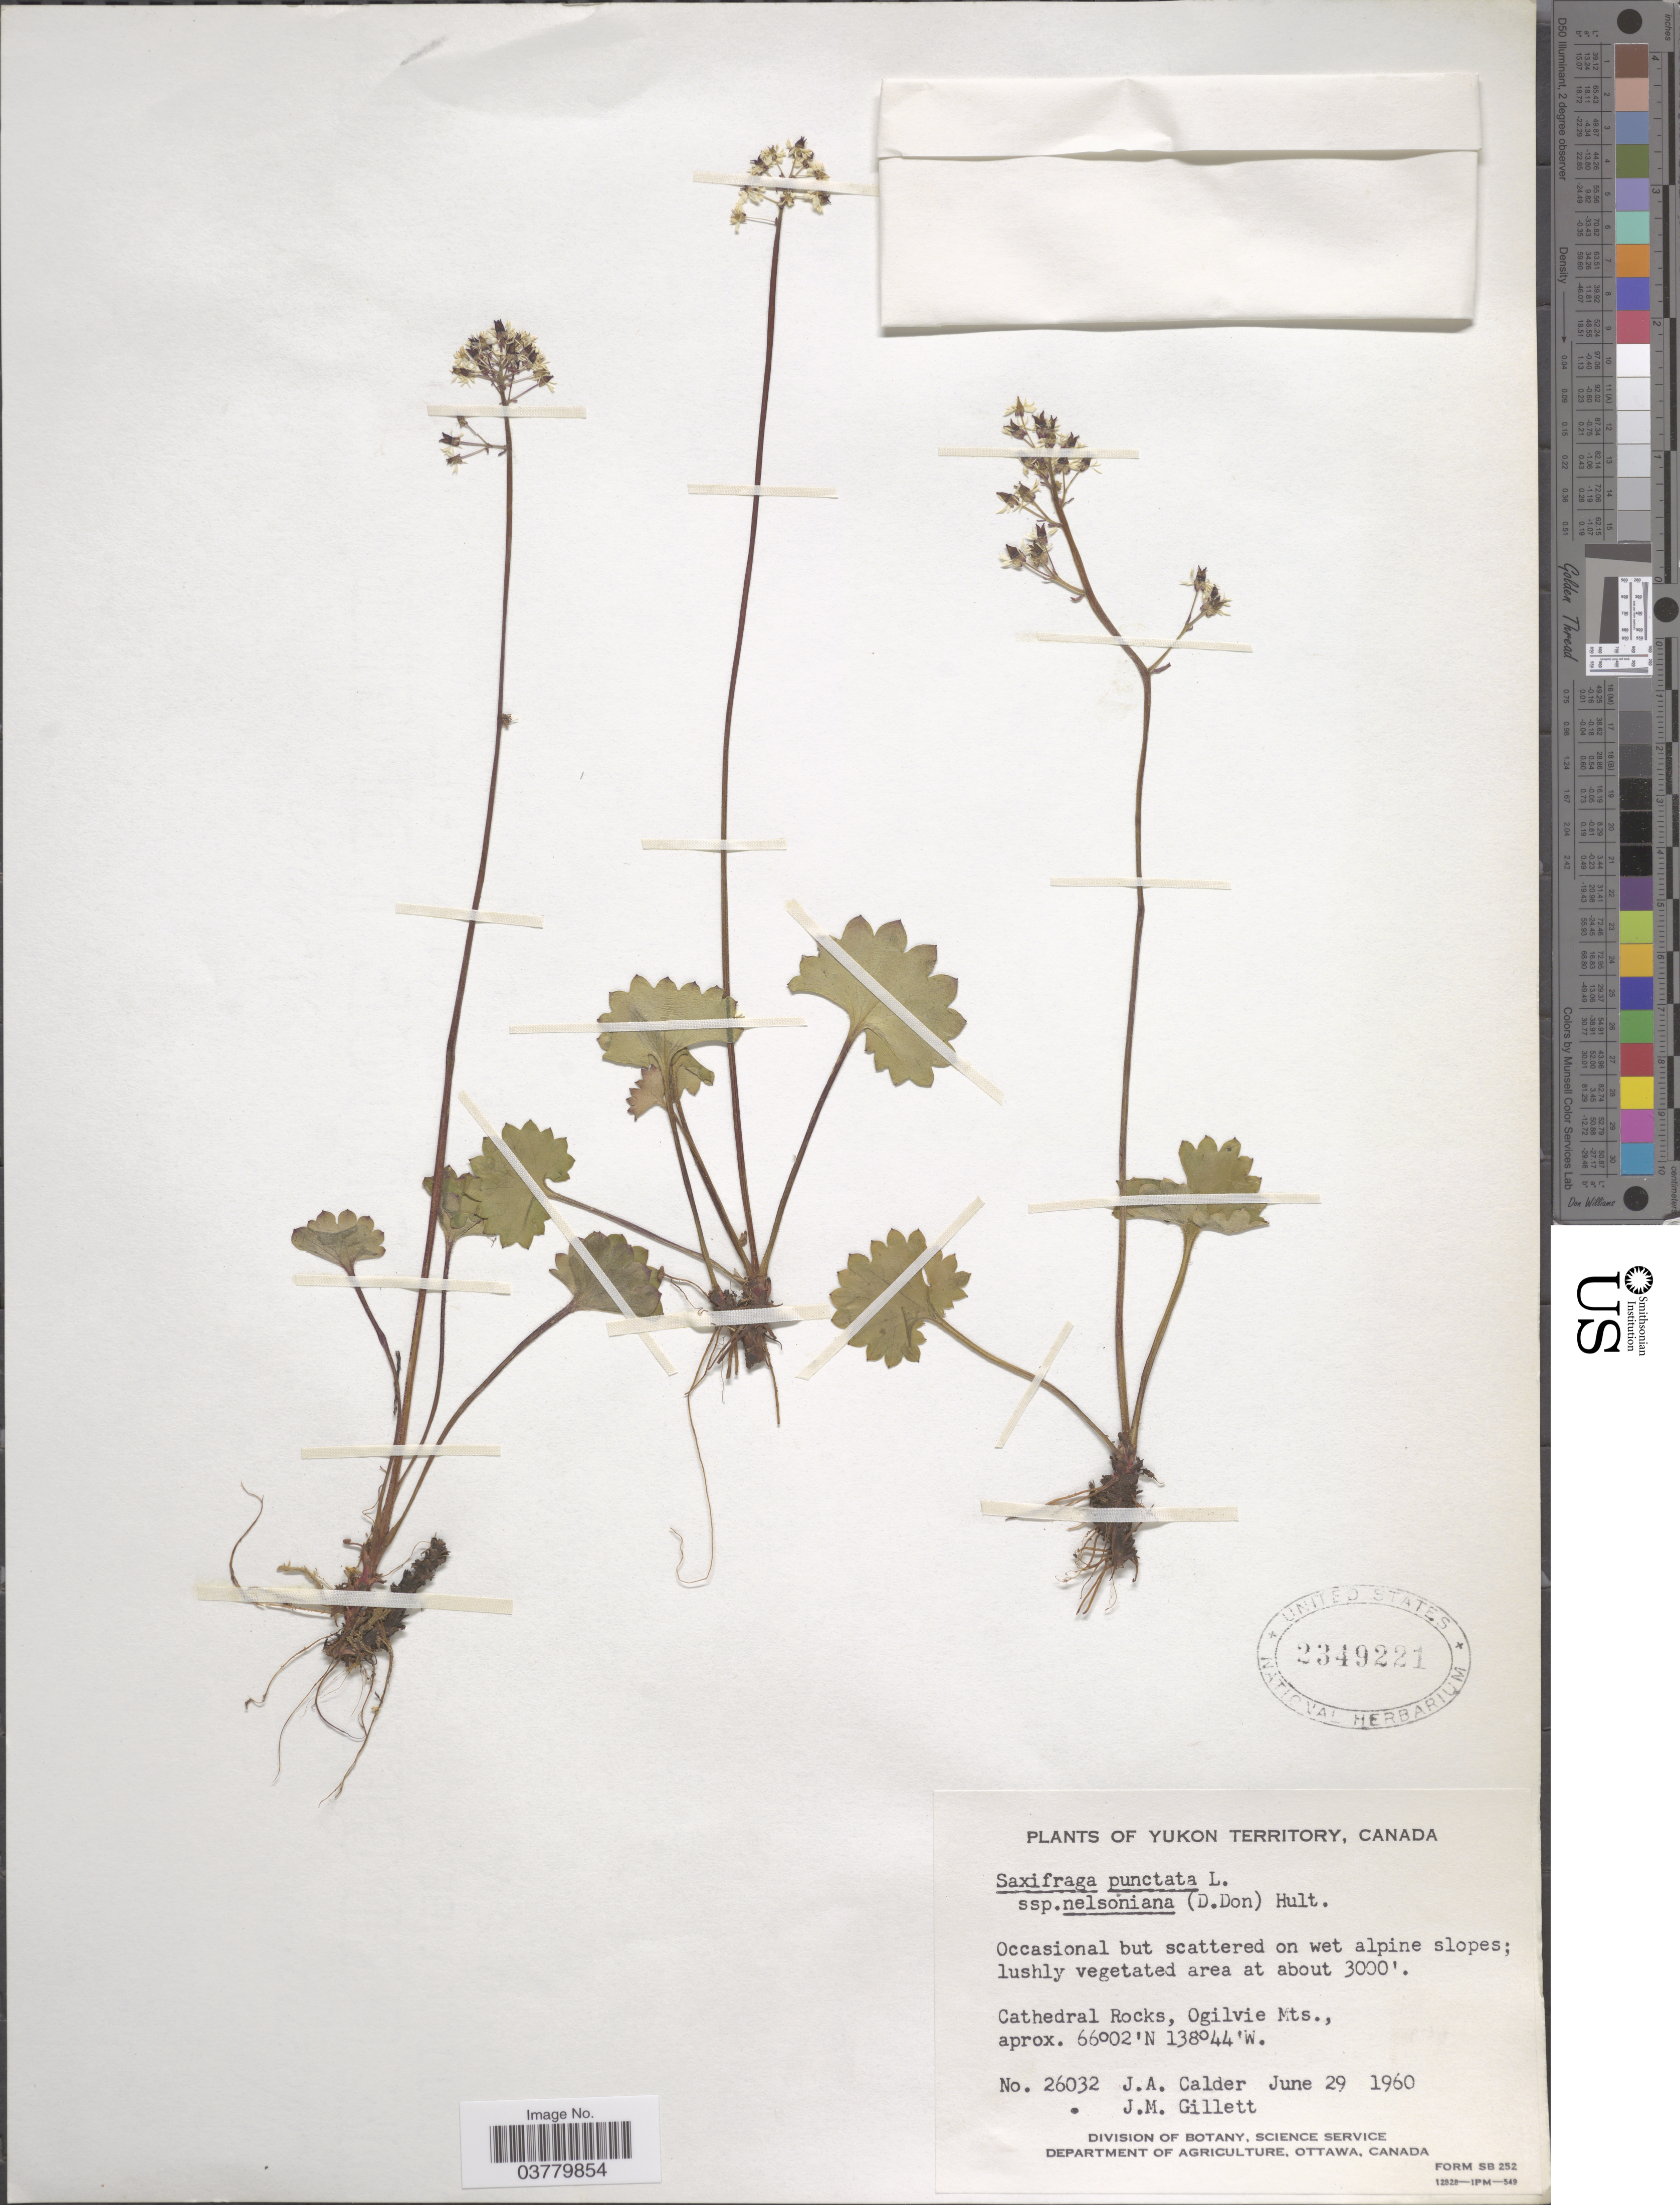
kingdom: Plantae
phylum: Tracheophyta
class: Magnoliopsida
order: Saxifragales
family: Saxifragaceae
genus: Micranthes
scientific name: Micranthes nelsoniana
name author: (D. Don) Small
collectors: J. A. Calder & J. M. Gillett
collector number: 26032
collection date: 1960-06-29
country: Canada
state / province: Yukon Territory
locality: Cathedral Rocks, Ogilvie Mts.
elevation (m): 914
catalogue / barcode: US 2349221